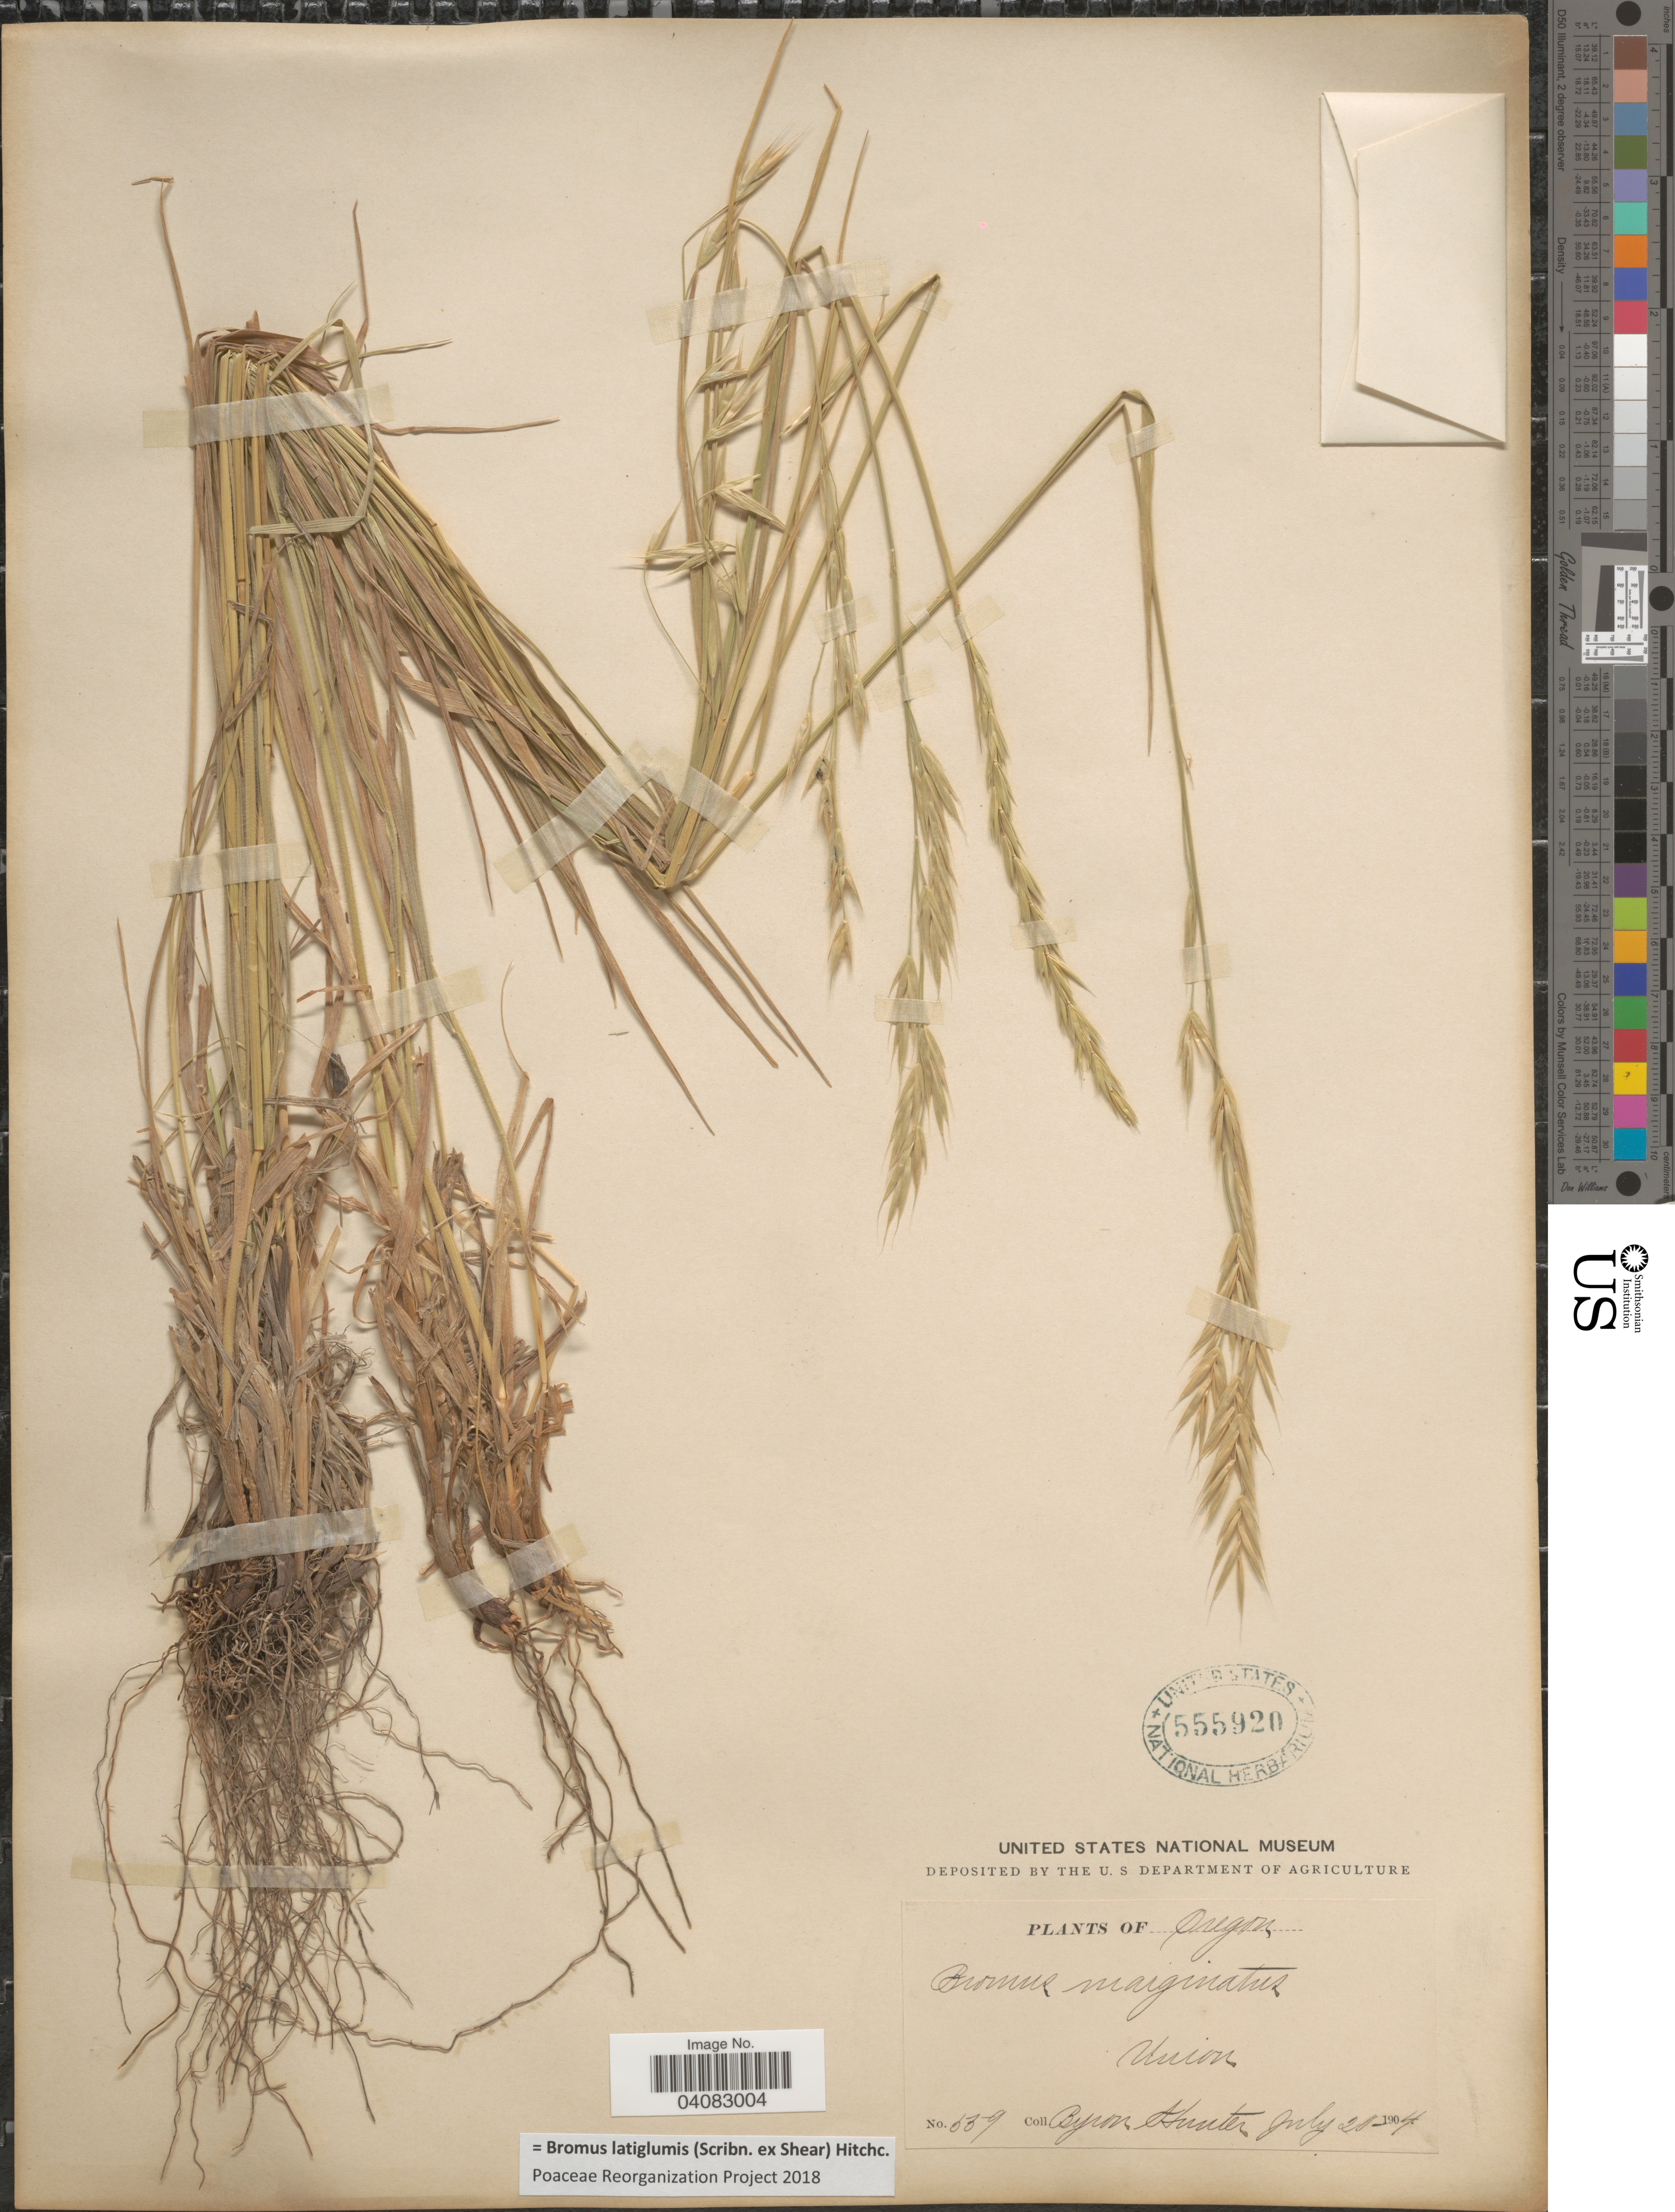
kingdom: Plantae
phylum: Tracheophyta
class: Liliopsida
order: Poales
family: Poaceae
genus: Bromus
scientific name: Bromus latiglumis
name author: (Scribn. ex Shear) Hitchc.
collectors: B. Hunter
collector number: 559*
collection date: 1904-07-20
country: United States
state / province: Oregon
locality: Union.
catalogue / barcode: US 555920